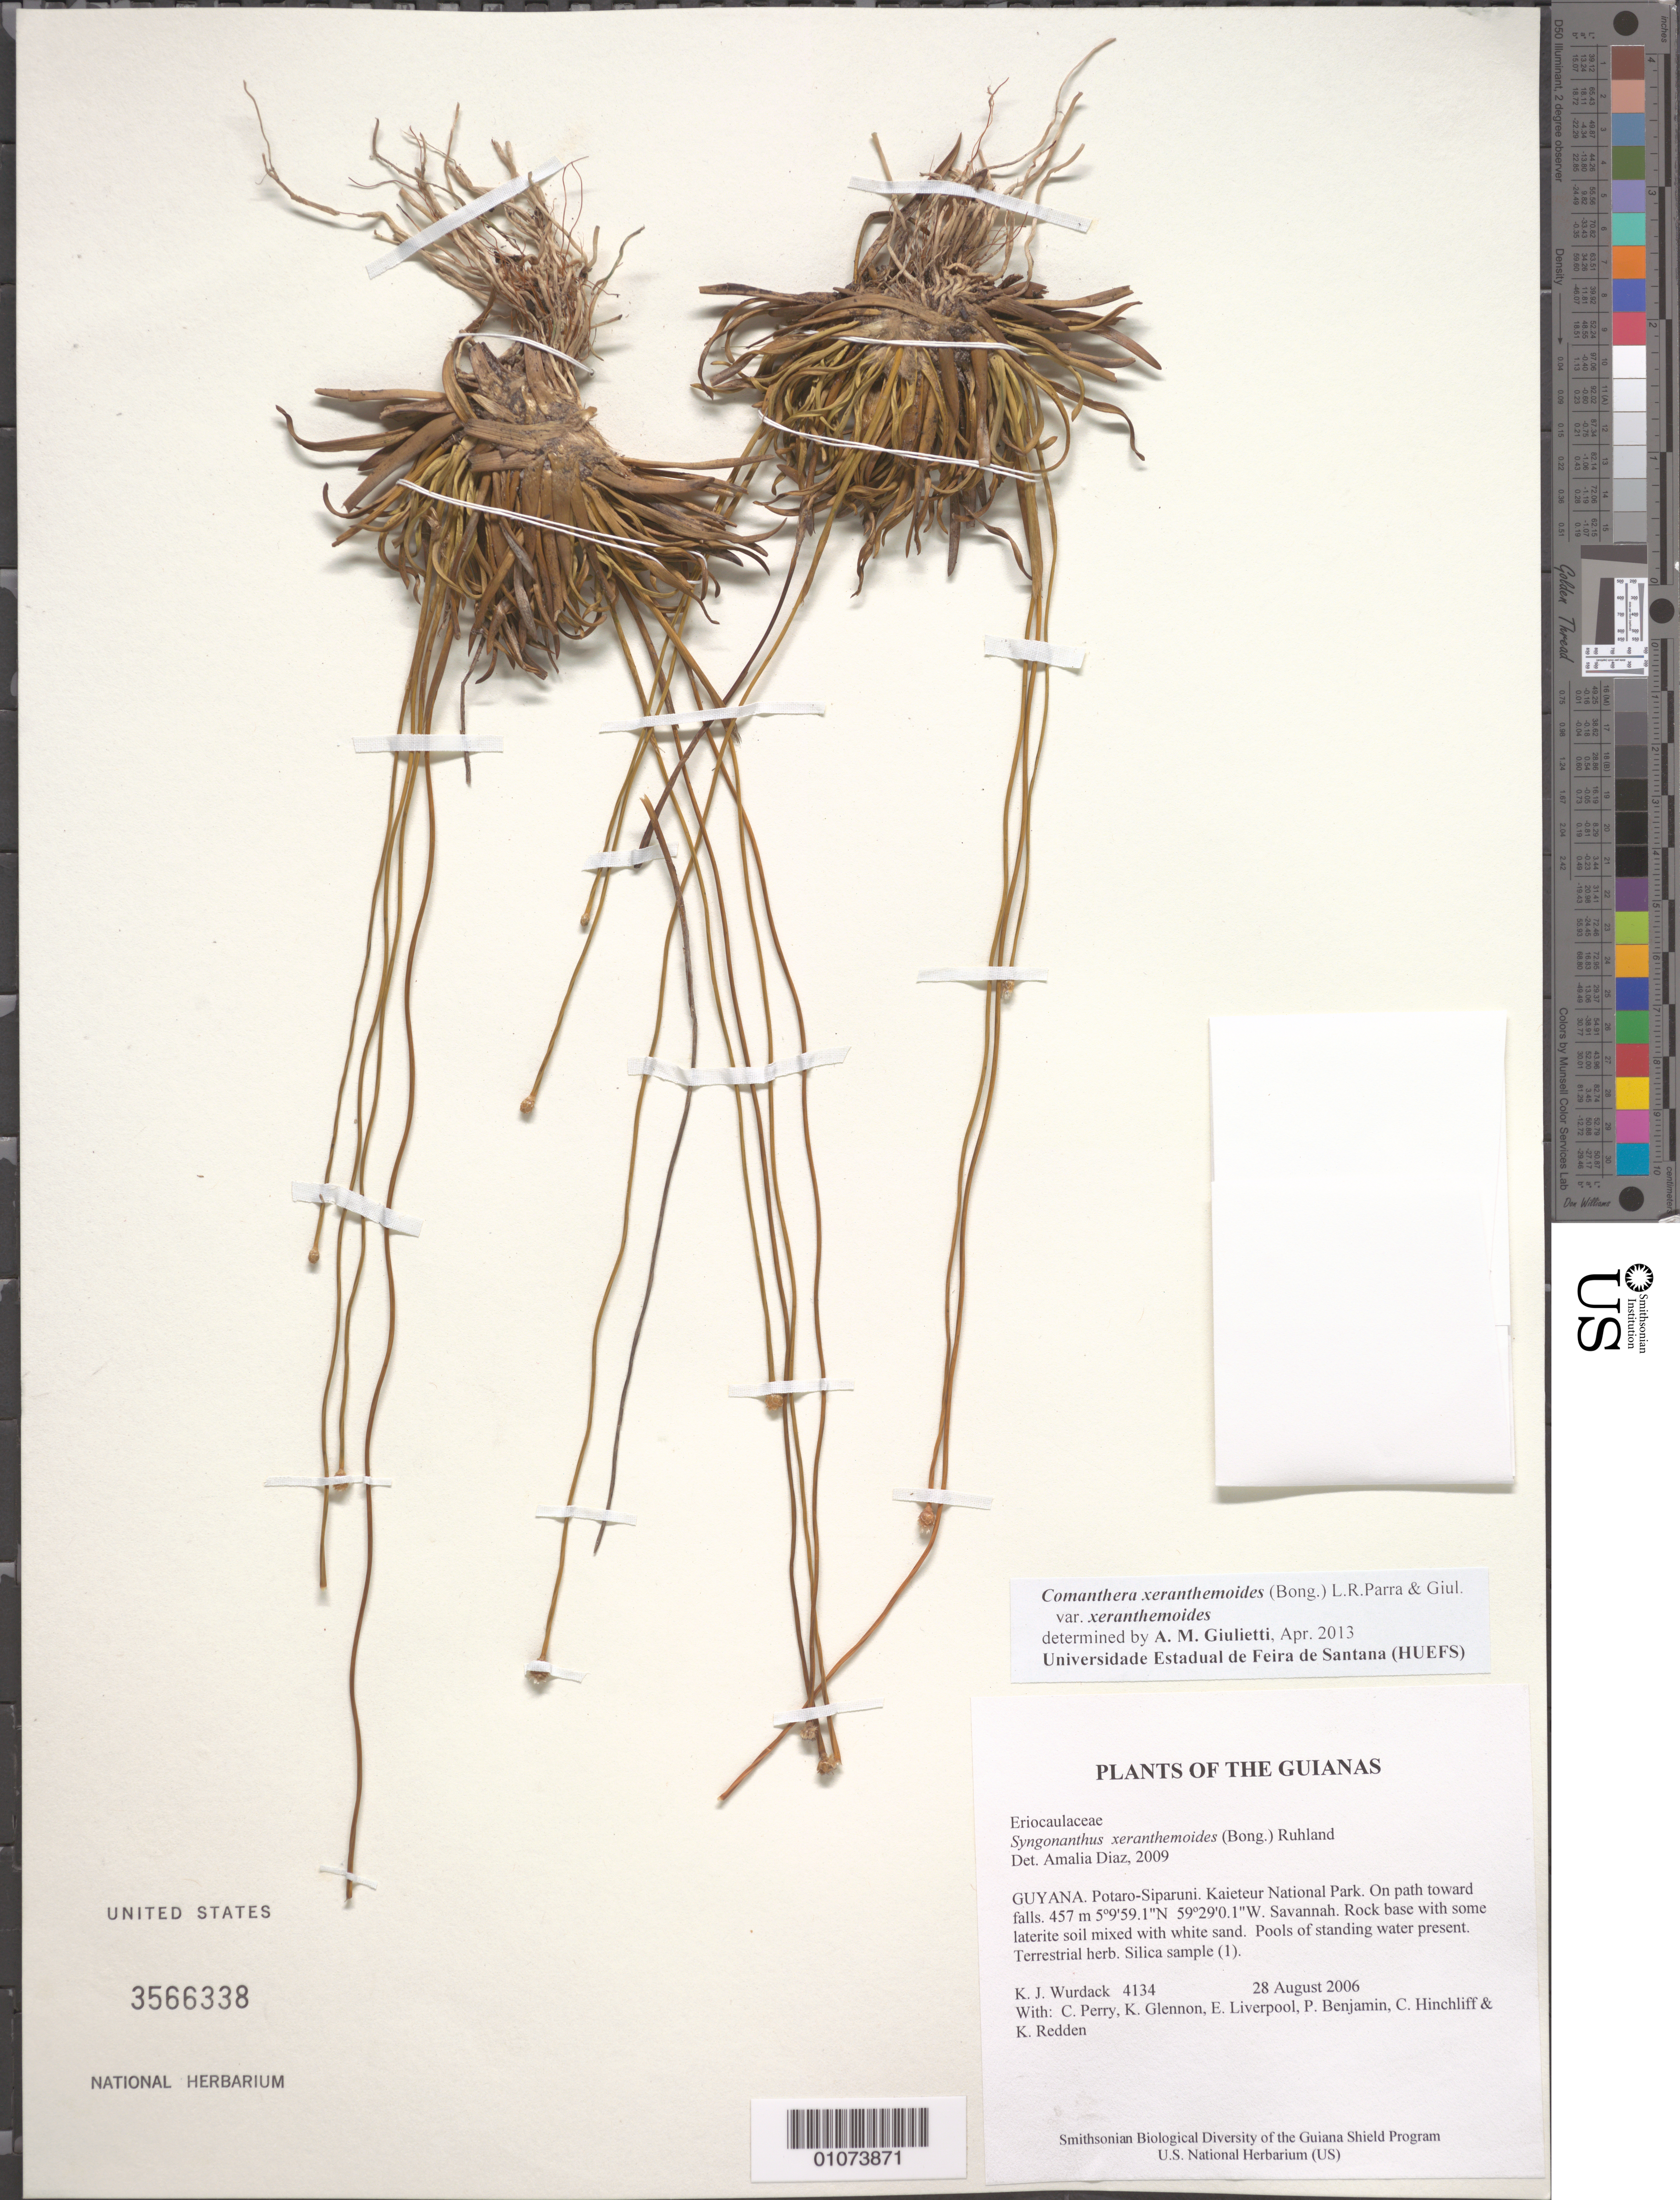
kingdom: Plantae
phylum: Tracheophyta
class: Liliopsida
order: Poales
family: Eriocaulaceae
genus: Comanthera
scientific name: Comanthera xeranthemoides var. xeranthemoides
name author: (Bong.) L.R. Parra & Giul.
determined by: Giulietti, Ana M.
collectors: K. Wurdack, C. Perry, K. Glennon, E. Liverpool, P. Benjamin, C. E. Hinchliff & K. M. Redden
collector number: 4134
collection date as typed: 28 August 2006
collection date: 2006-08-28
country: Guyana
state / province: Potaro-Siparuni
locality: Kaieteur National Park. On path toward falls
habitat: Savanna. Rock base with some laterite soil mixed with white sand. Pools of standing water present.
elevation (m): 457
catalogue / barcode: US 3566338